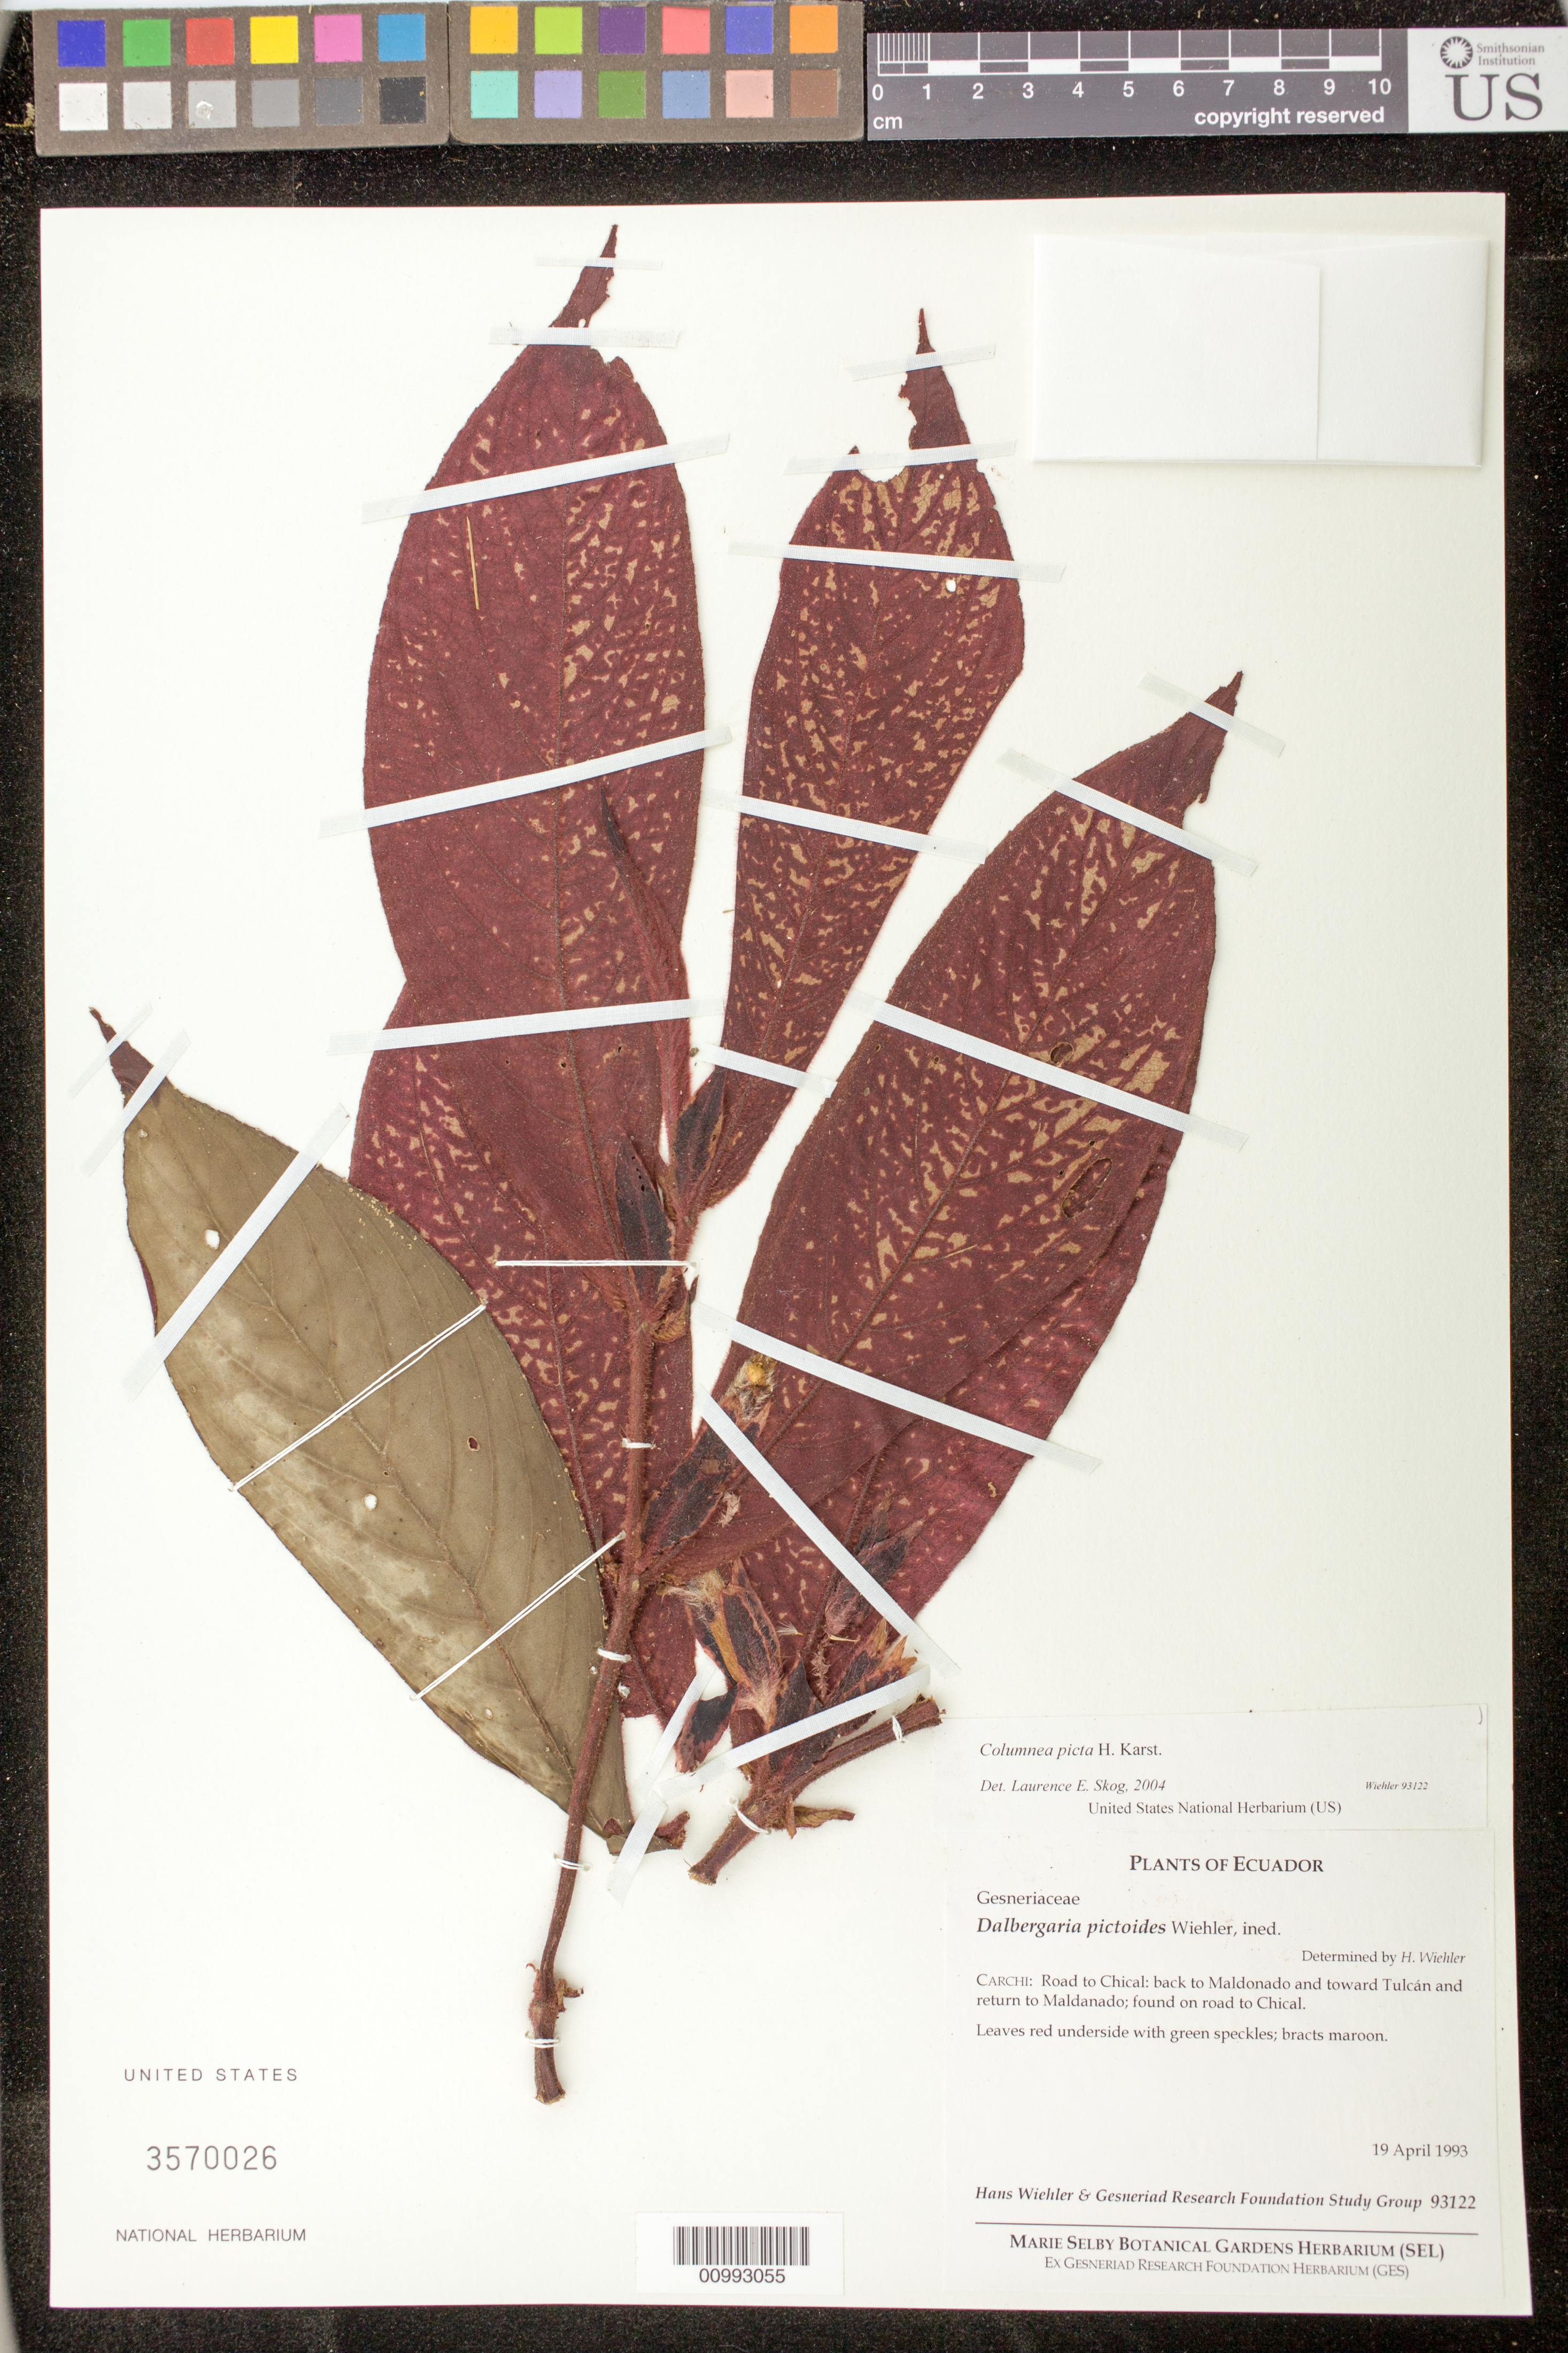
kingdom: Plantae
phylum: Tracheophyta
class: Magnoliopsida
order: Lamiales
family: Gesneriaceae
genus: Columnea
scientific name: Columnea karsteniana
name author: Singh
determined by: Skog, Laurence E.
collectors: H. J. Wiehler & Gesneriad Research Foundation Study Group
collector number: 93122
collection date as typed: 19 Apr 1993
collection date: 1993-04-19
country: Ecuador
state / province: Carchi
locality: Carchi: Road to Chical: back to Maldonado and toward Tulcán and return to Maldanado; found on road to Chical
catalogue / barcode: US 3570026